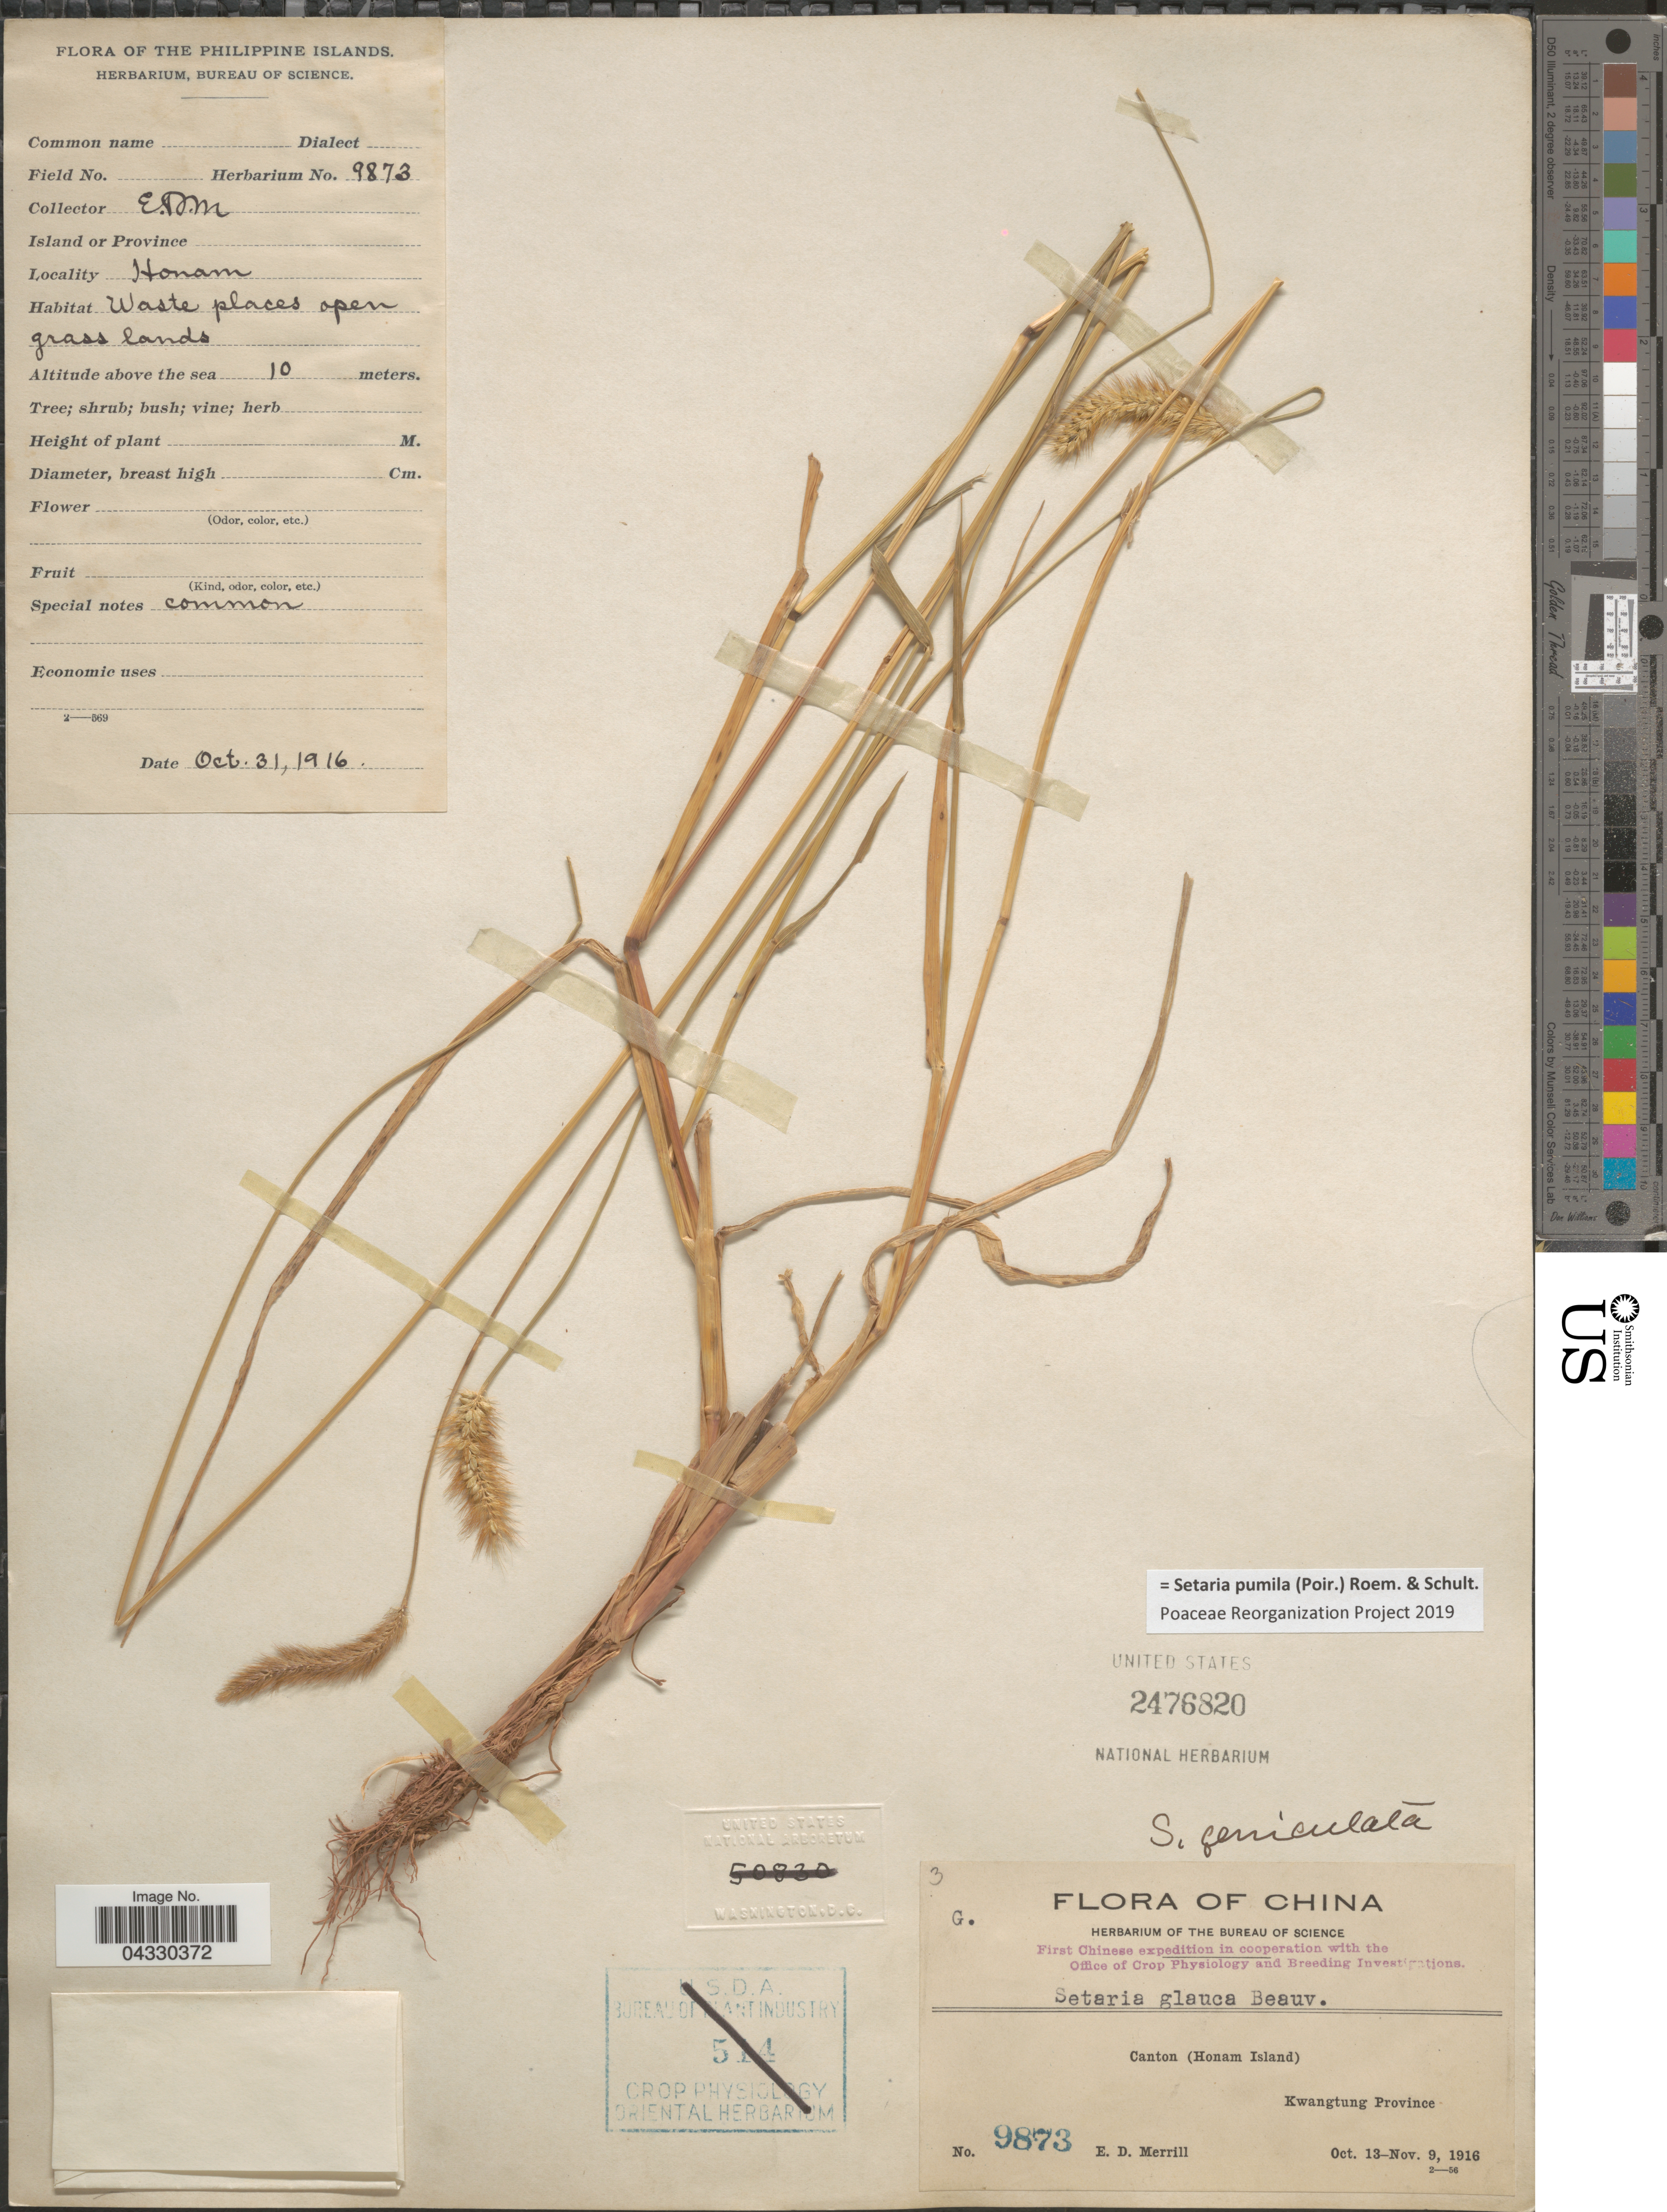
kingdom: Plantae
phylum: Tracheophyta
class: Liliopsida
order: Poales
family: Poaceae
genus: Setaria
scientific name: Setaria pumila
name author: (Poir.) Roem. & Schult.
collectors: E. D. Merrill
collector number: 9873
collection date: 1916-10-13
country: China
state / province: Guangdong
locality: Canton (Honam Island). Kwangtung Province.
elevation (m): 10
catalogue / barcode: US 2476820